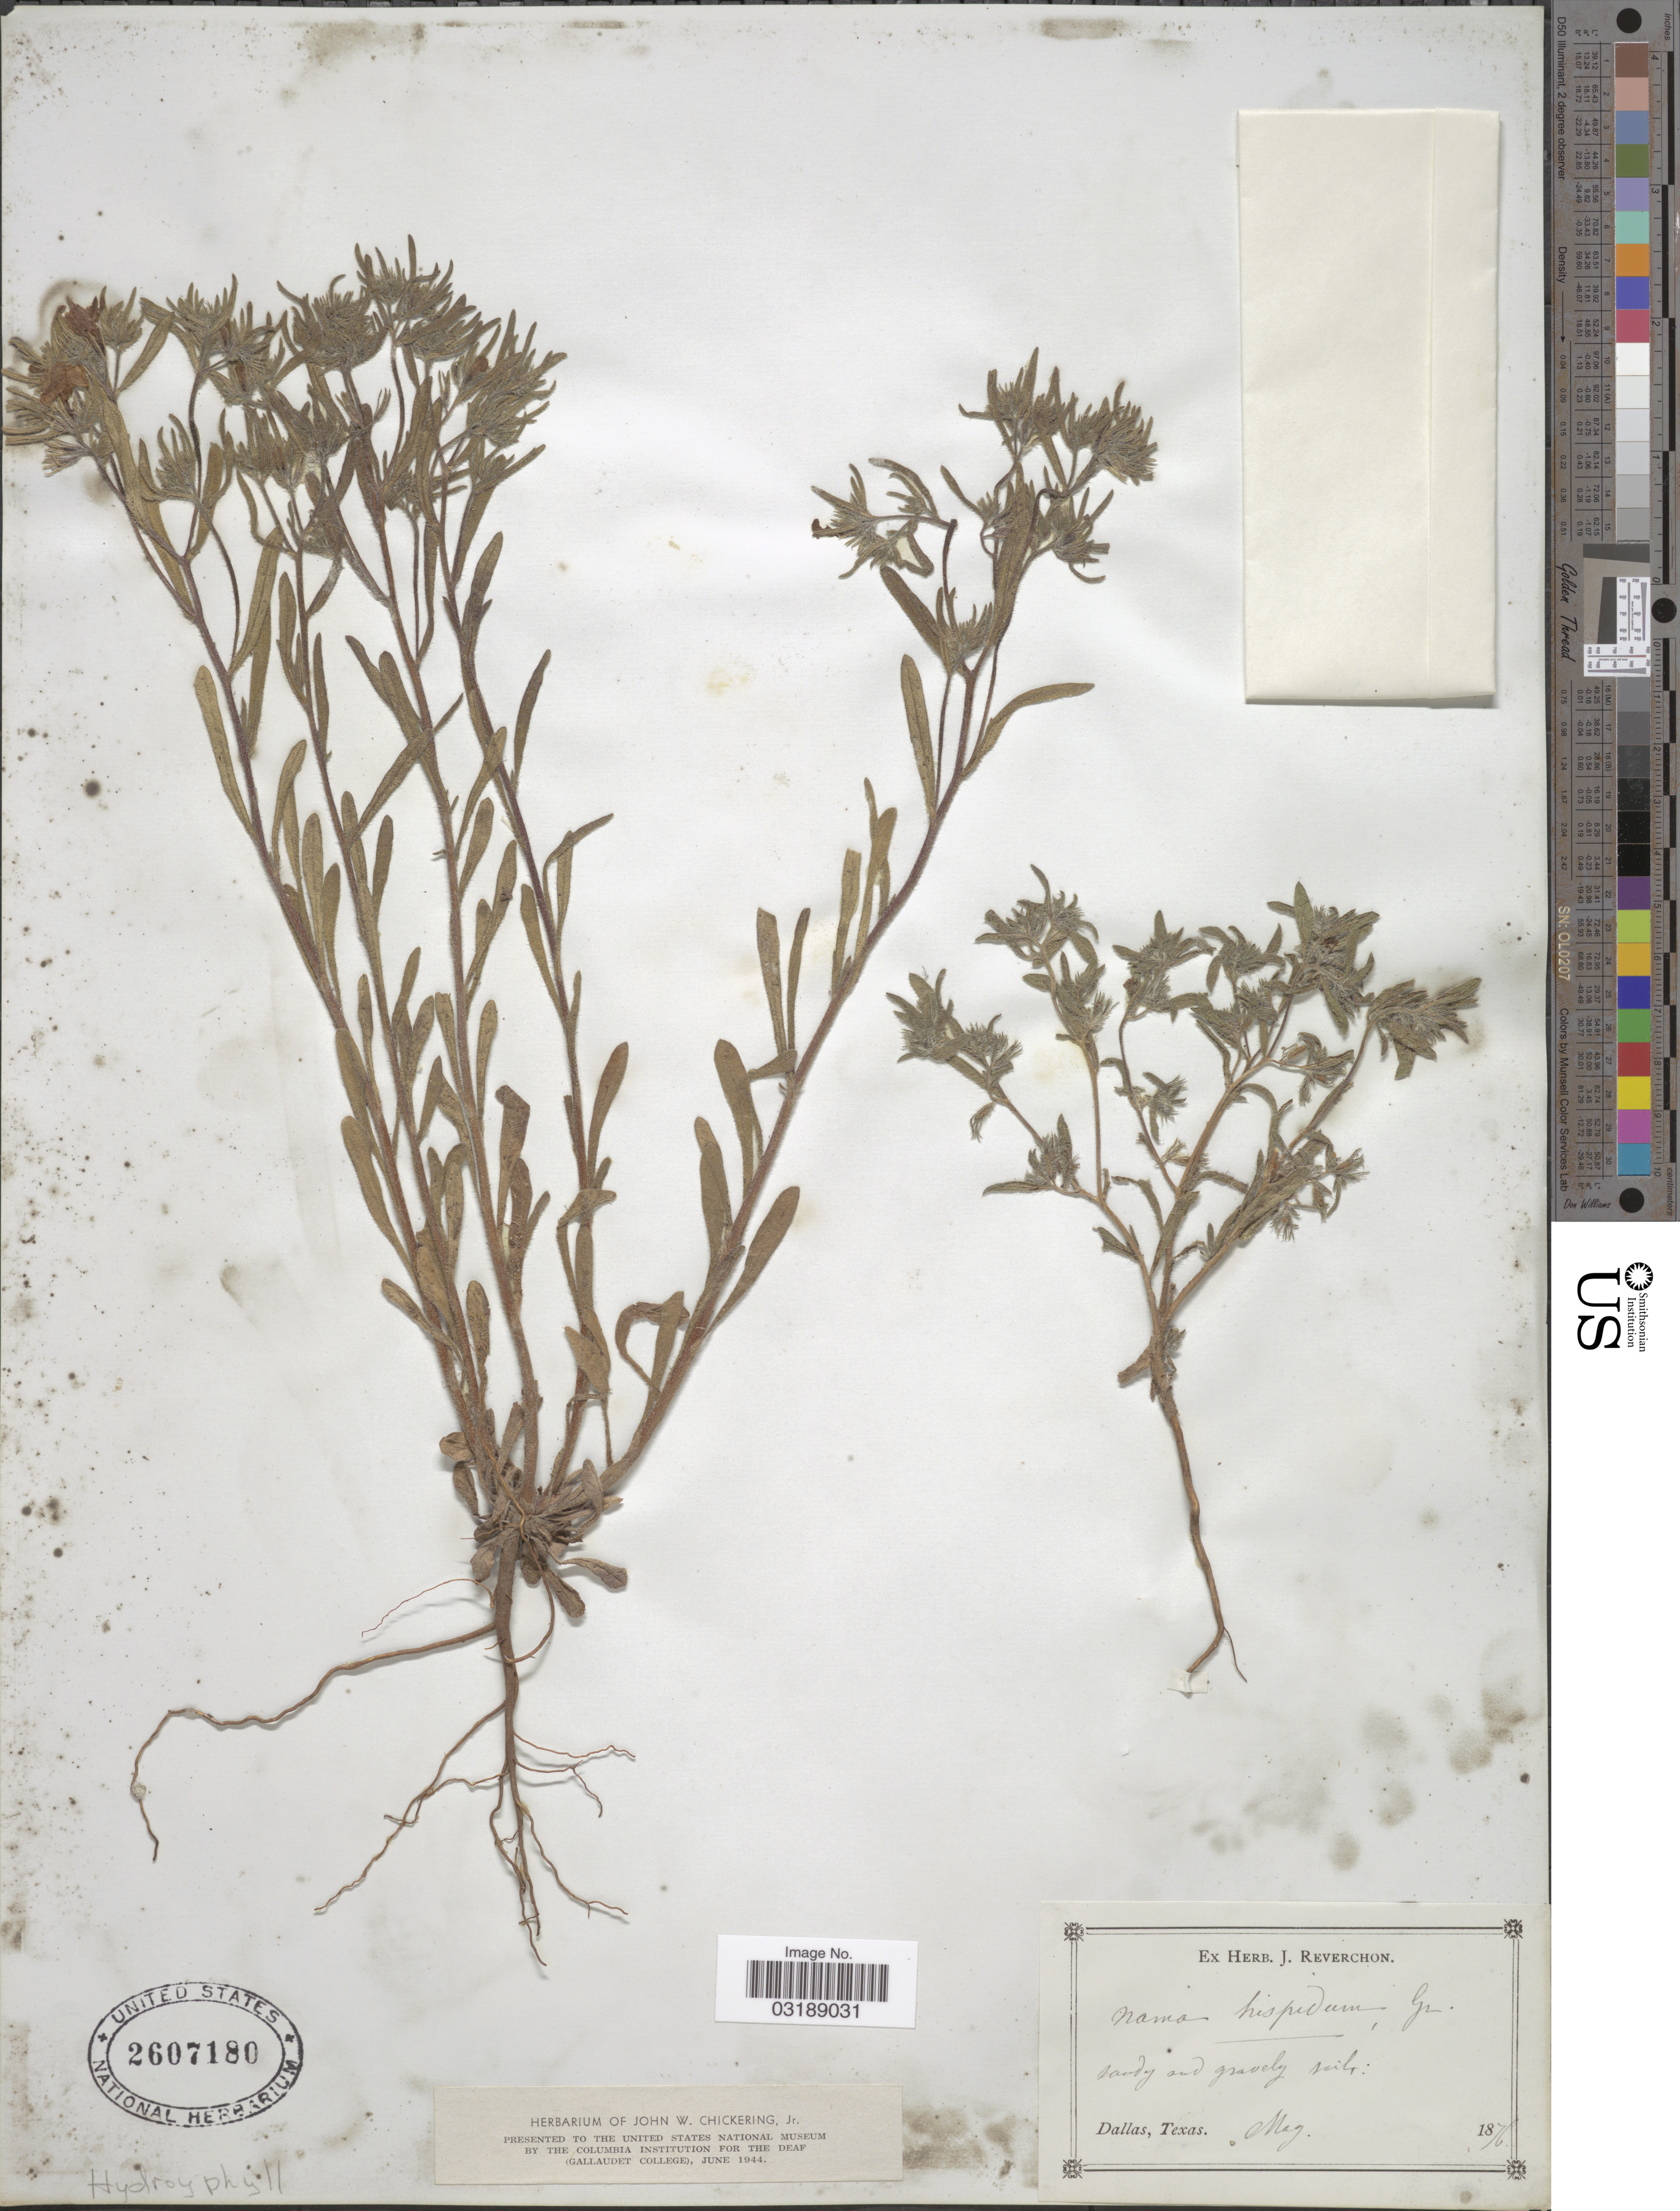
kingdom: Plantae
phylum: Tracheophyta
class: Magnoliopsida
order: Boraginales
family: Namaceae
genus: Nama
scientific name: Nama hispida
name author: A. Gray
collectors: ex herb. J. Reverchon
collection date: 1876-05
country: United States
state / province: Texas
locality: Dallas.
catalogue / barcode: US 2607180